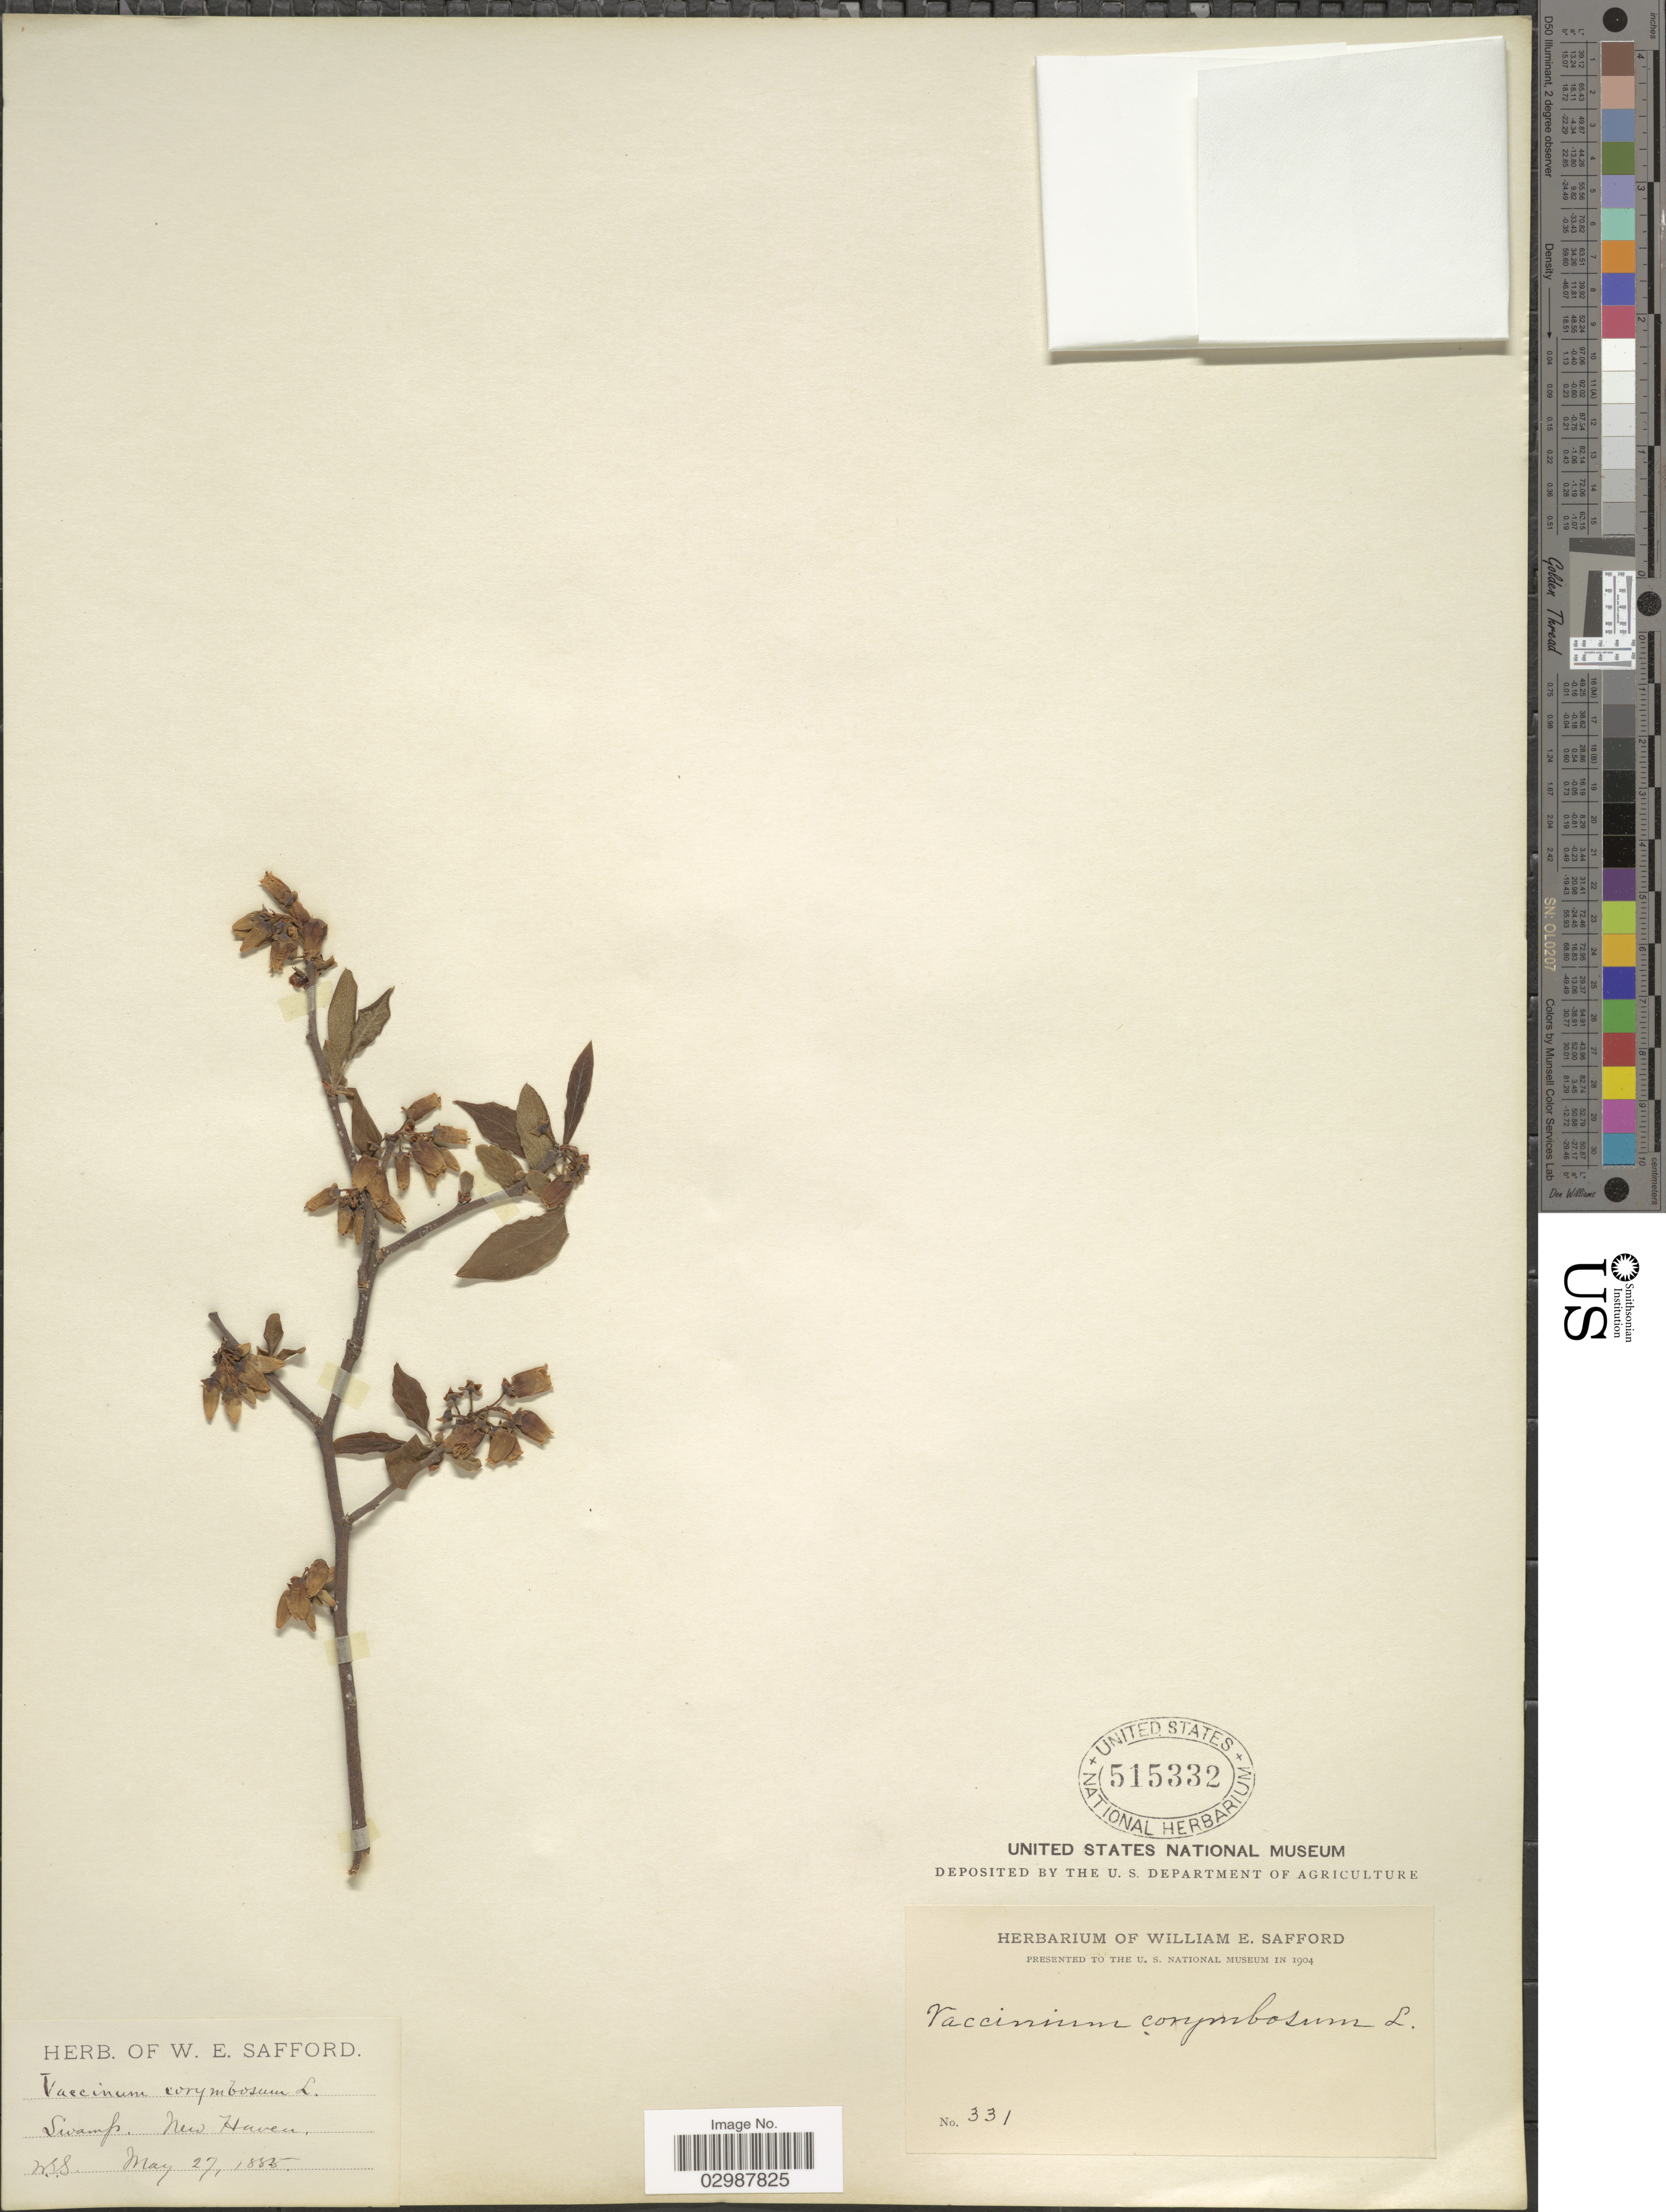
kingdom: Plantae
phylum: Tracheophyta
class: Magnoliopsida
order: Ericales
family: Ericaceae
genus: Vaccinium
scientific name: Vaccinium corymbosum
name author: L.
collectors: W. E. Safford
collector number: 331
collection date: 1885-05-27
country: United States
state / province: Connecticut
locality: Swamp. New Haven.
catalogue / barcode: US 515332